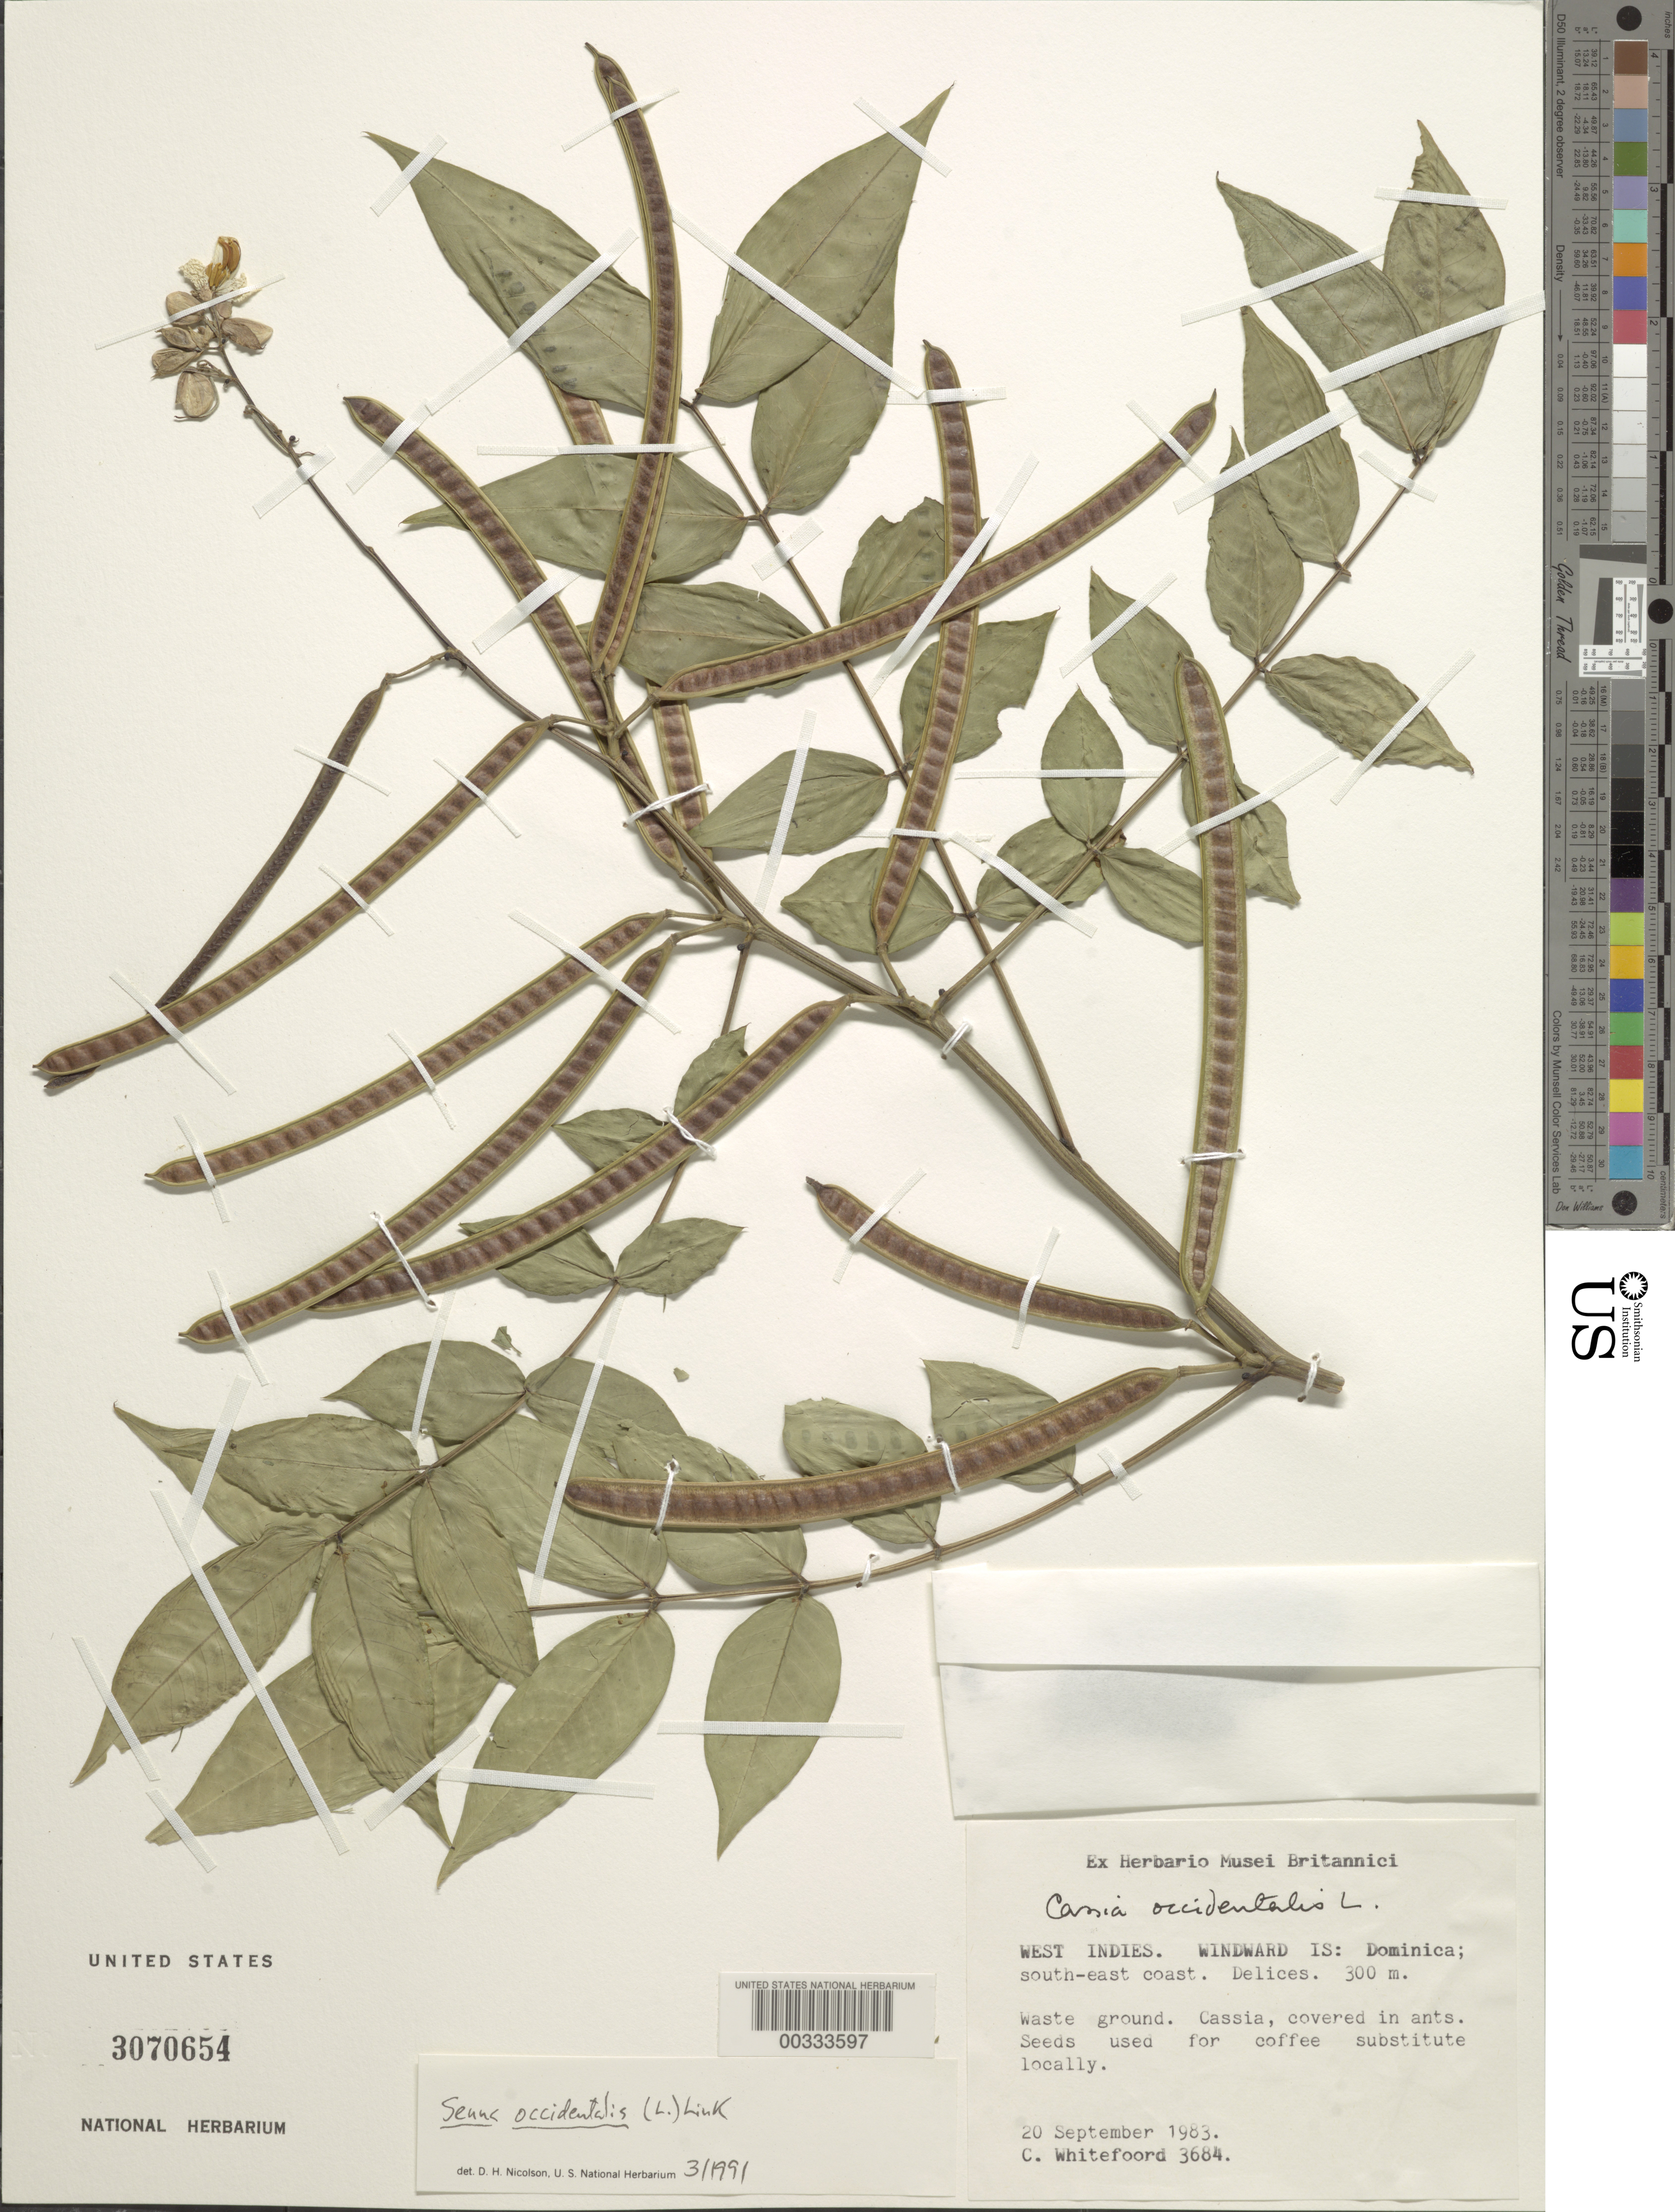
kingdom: Plantae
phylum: Tracheophyta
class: Magnoliopsida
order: Fabales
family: Fabaceae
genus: Senna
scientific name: Senna occidentalis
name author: (L.) Link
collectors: C. Whitefoord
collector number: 3684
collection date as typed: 20 Sep 1983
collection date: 1983-09-20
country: Dominica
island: Dominica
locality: South east coast; delices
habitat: Waste ground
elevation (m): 300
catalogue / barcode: US 3070654